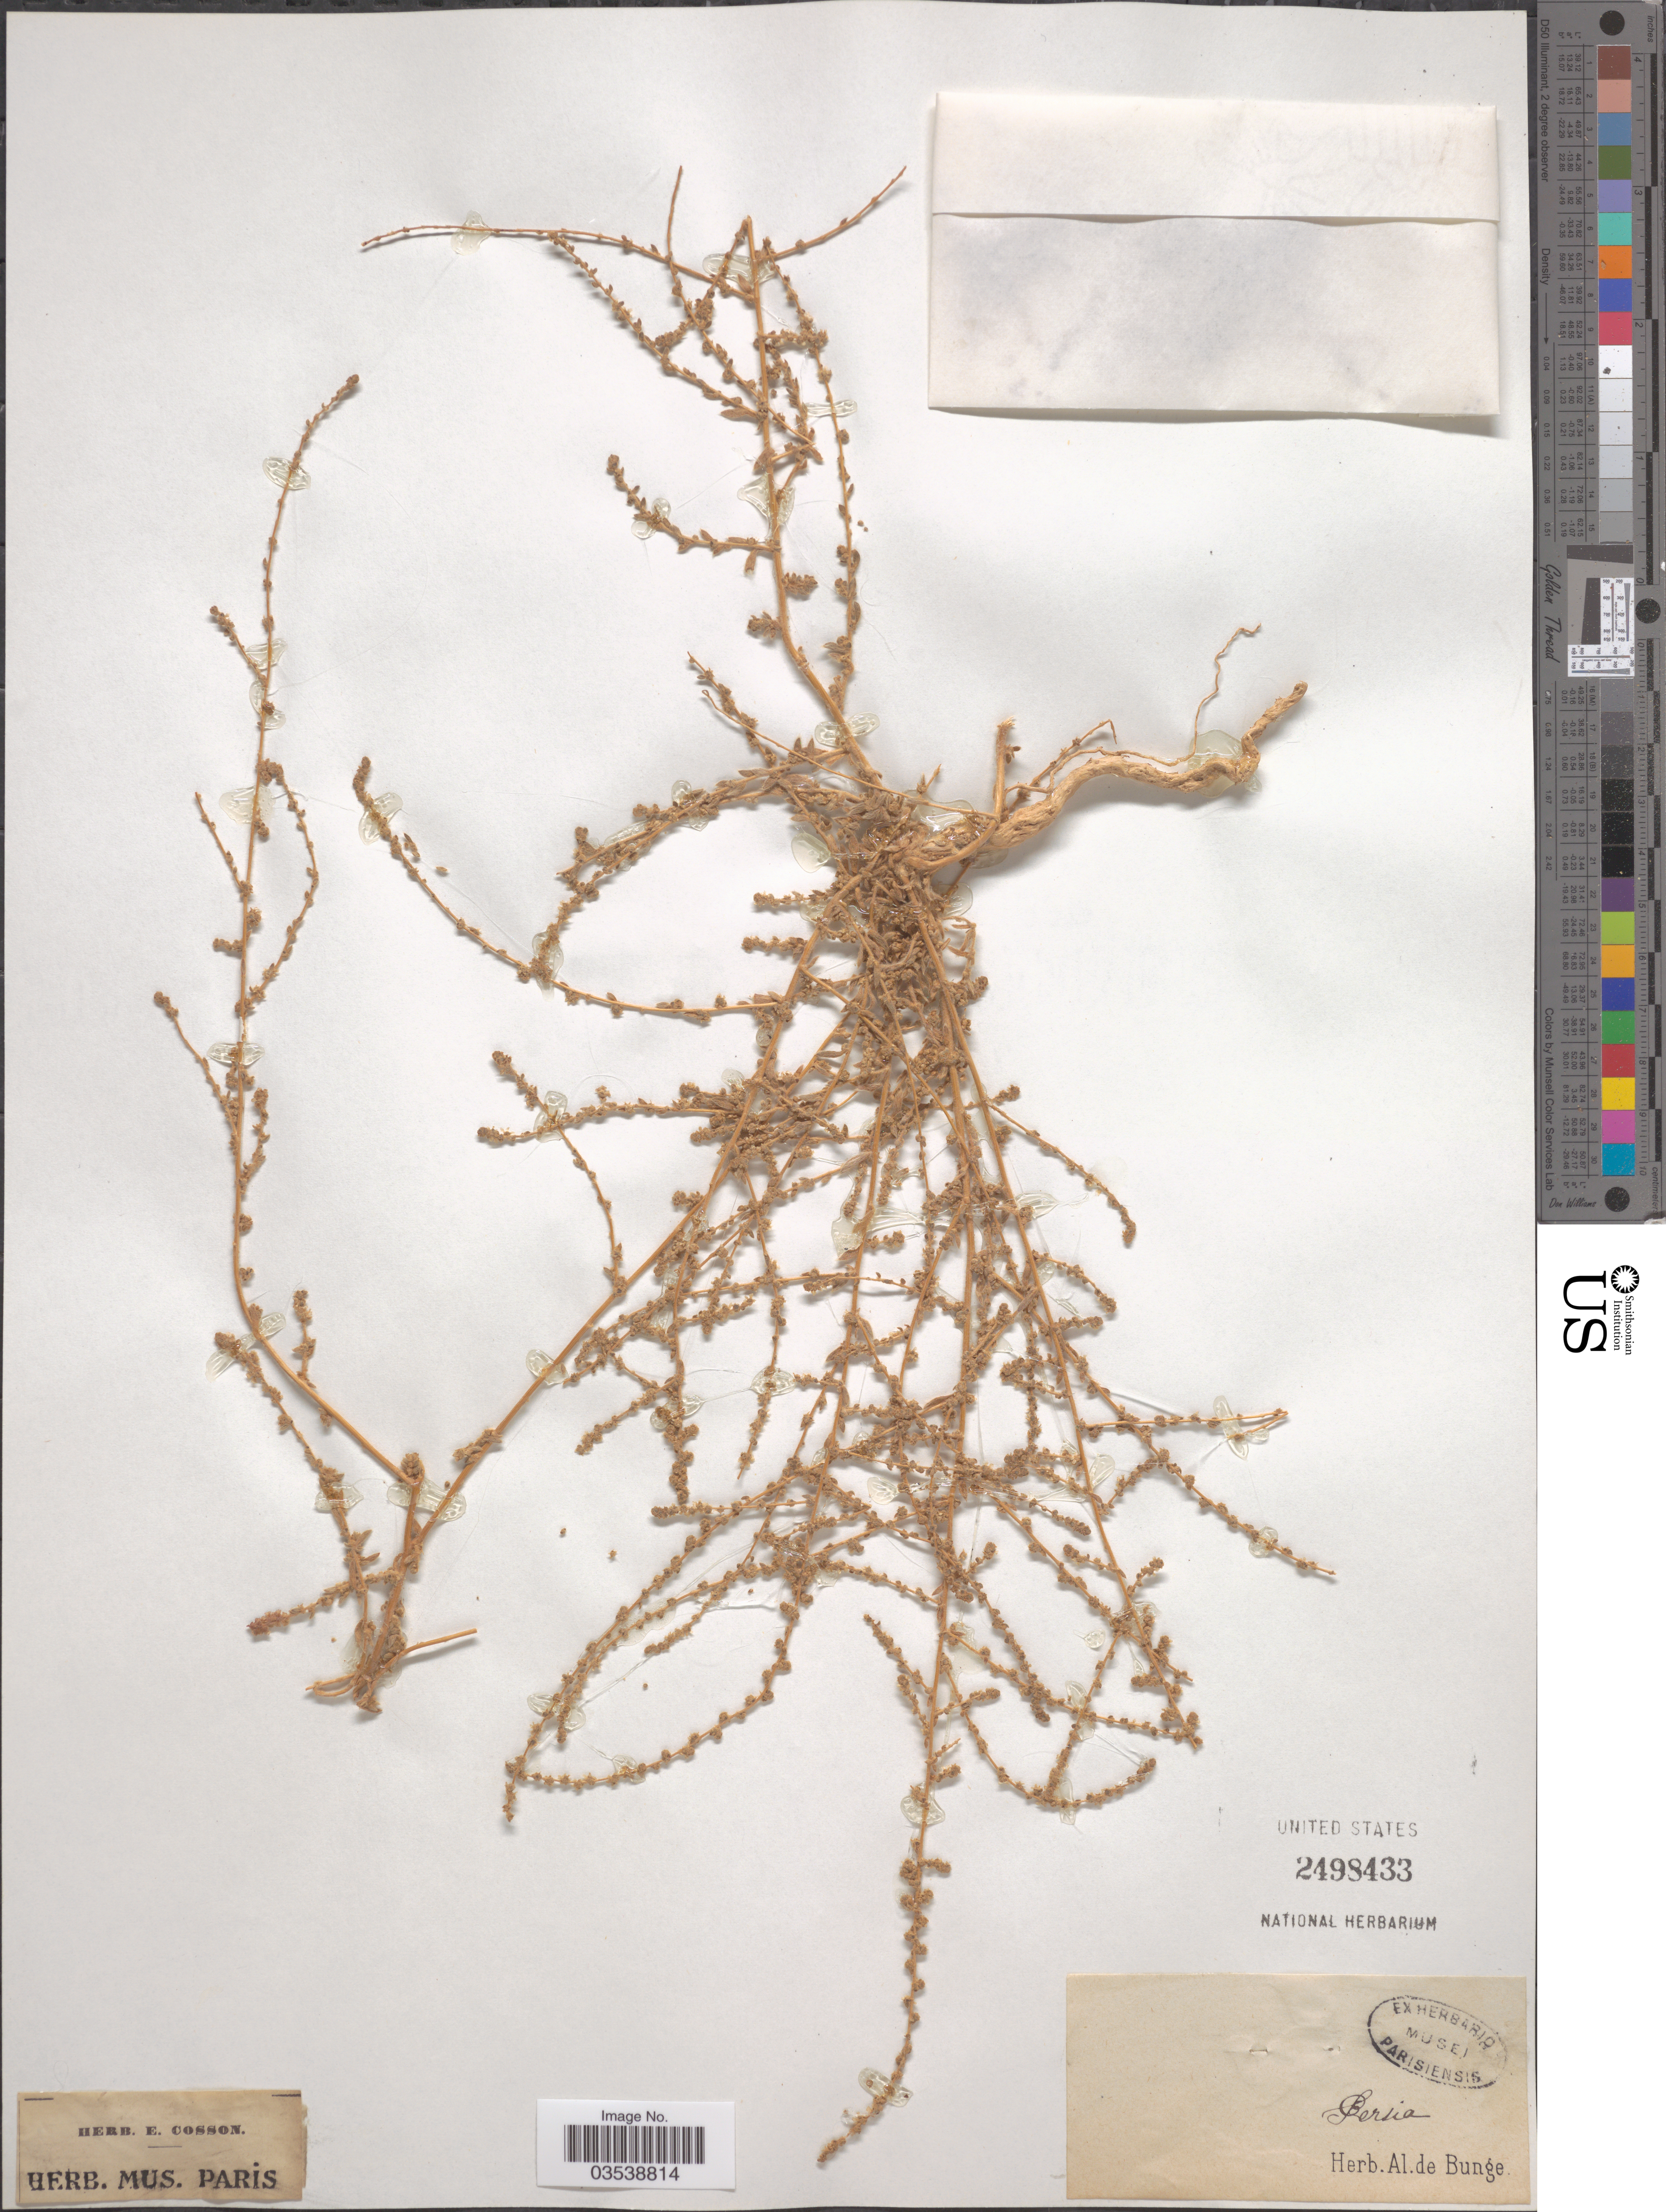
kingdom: Plantae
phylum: Tracheophyta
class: Magnoliopsida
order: Caryophyllales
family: Amaranthaceae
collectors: ex herb. Bunge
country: Iran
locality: Persia.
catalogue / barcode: US 2498433